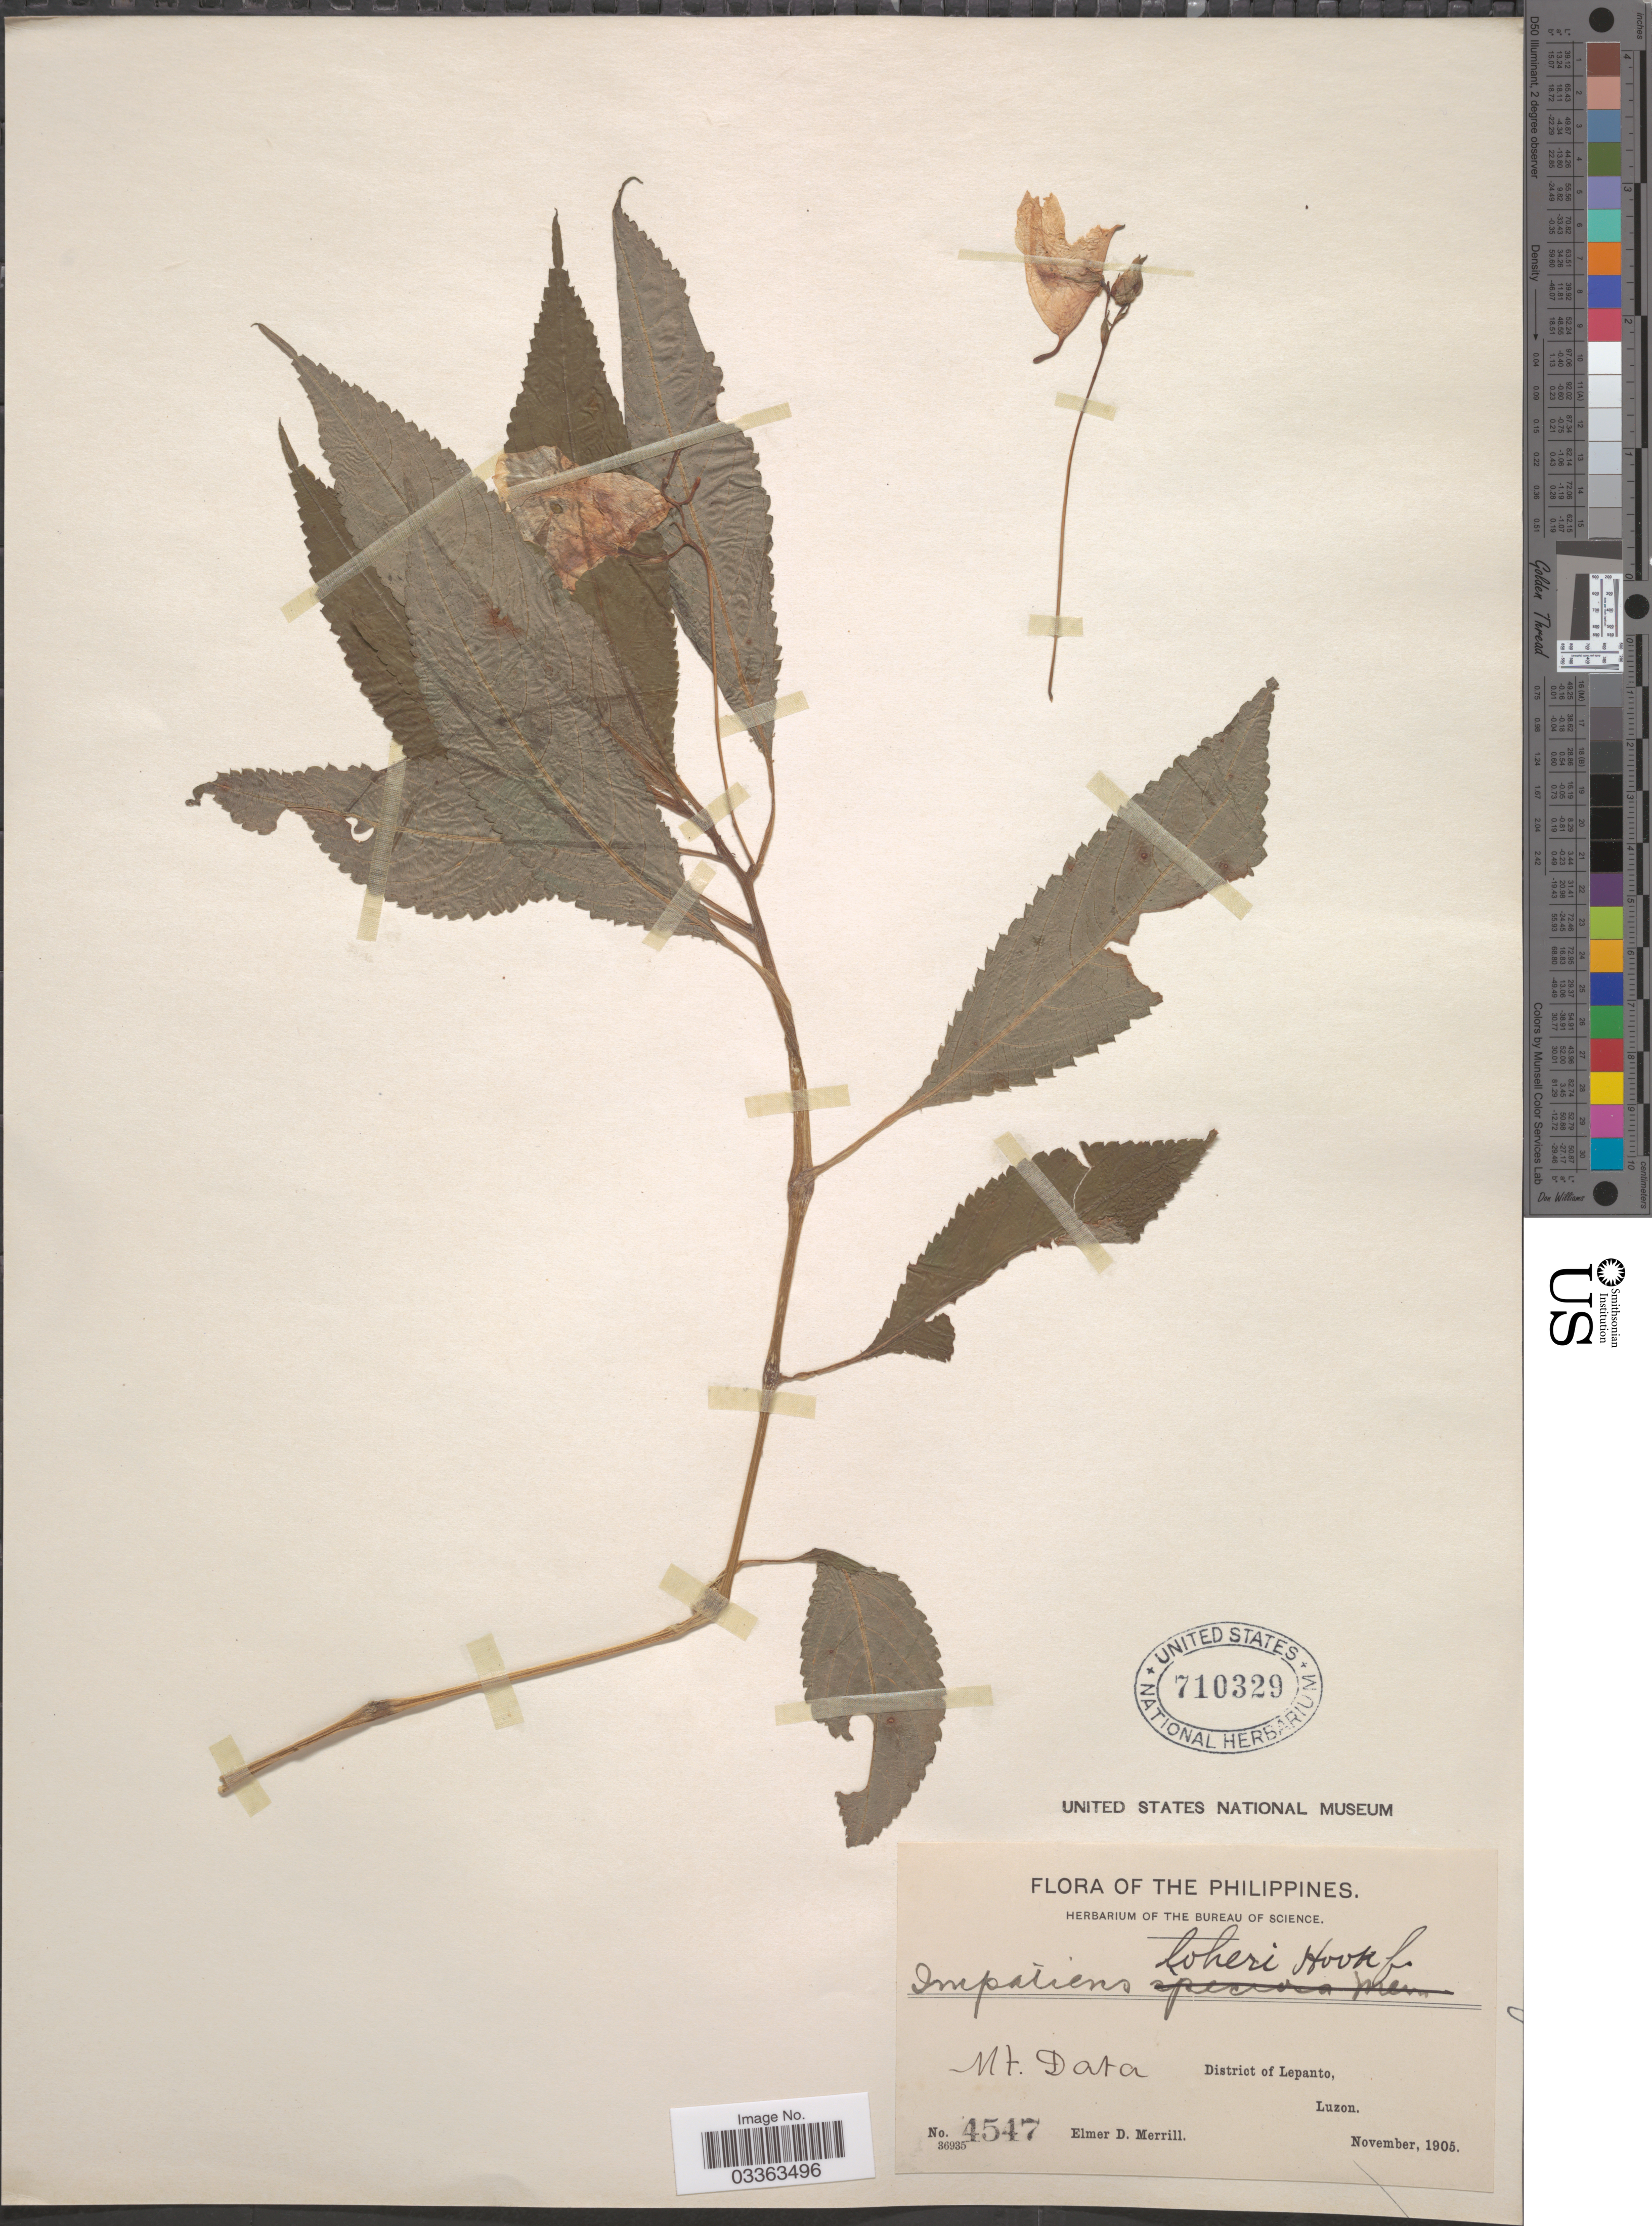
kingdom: Plantae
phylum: Tracheophyta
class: Magnoliopsida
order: Ericales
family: Balsaminaceae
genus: Impatiens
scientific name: Impatiens loheri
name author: Hook. f.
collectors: E. D. Merrill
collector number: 4547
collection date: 1905-11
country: Philippines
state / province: Cordillera (Administrative Region)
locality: Mt. Data, District of Lepanto, Luzon.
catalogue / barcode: US 710329